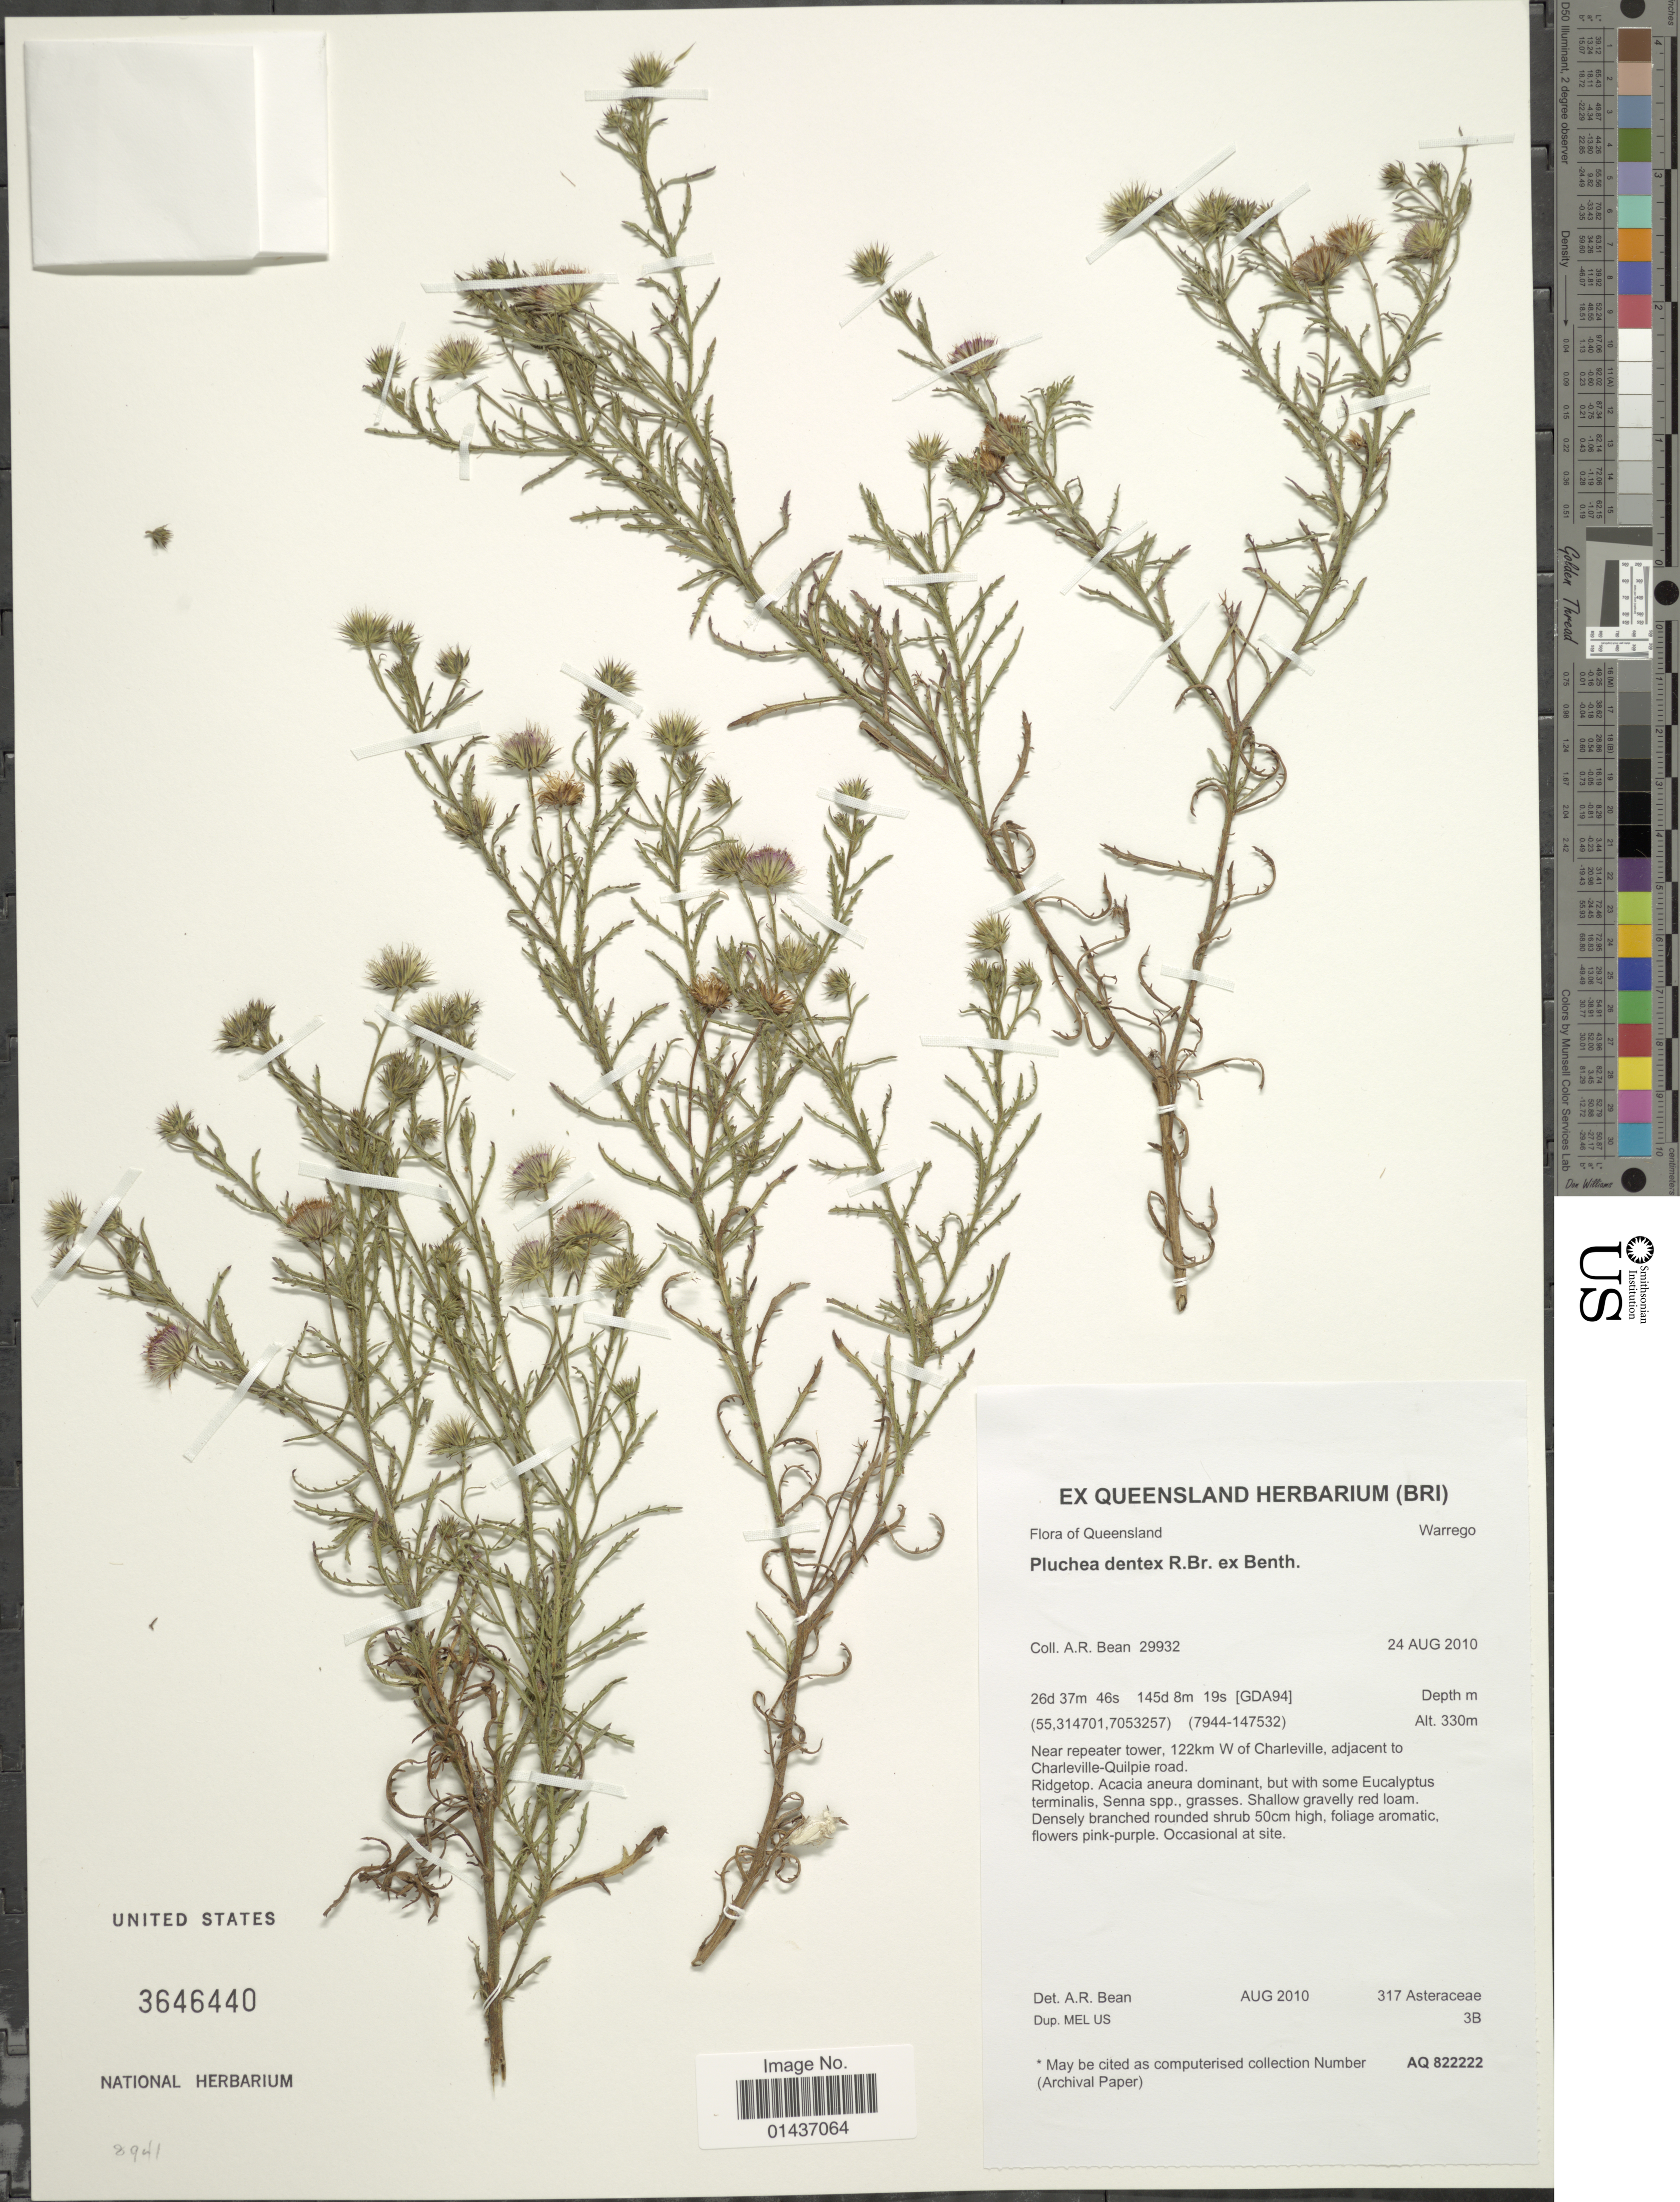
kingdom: Plantae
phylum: Tracheophyta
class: Magnoliopsida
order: Asterales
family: Asteraceae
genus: Pluchea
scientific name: Pluchea dentex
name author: R. Br. ex Benth.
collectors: A. R. Bean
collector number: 29932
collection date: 2010-08-24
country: Australia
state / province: Queensland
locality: Werrego, Near repeater tower, 122km W of Charleville, adjacent to Charleville-Quilpie road. Ridgetop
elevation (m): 330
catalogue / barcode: US 3646440